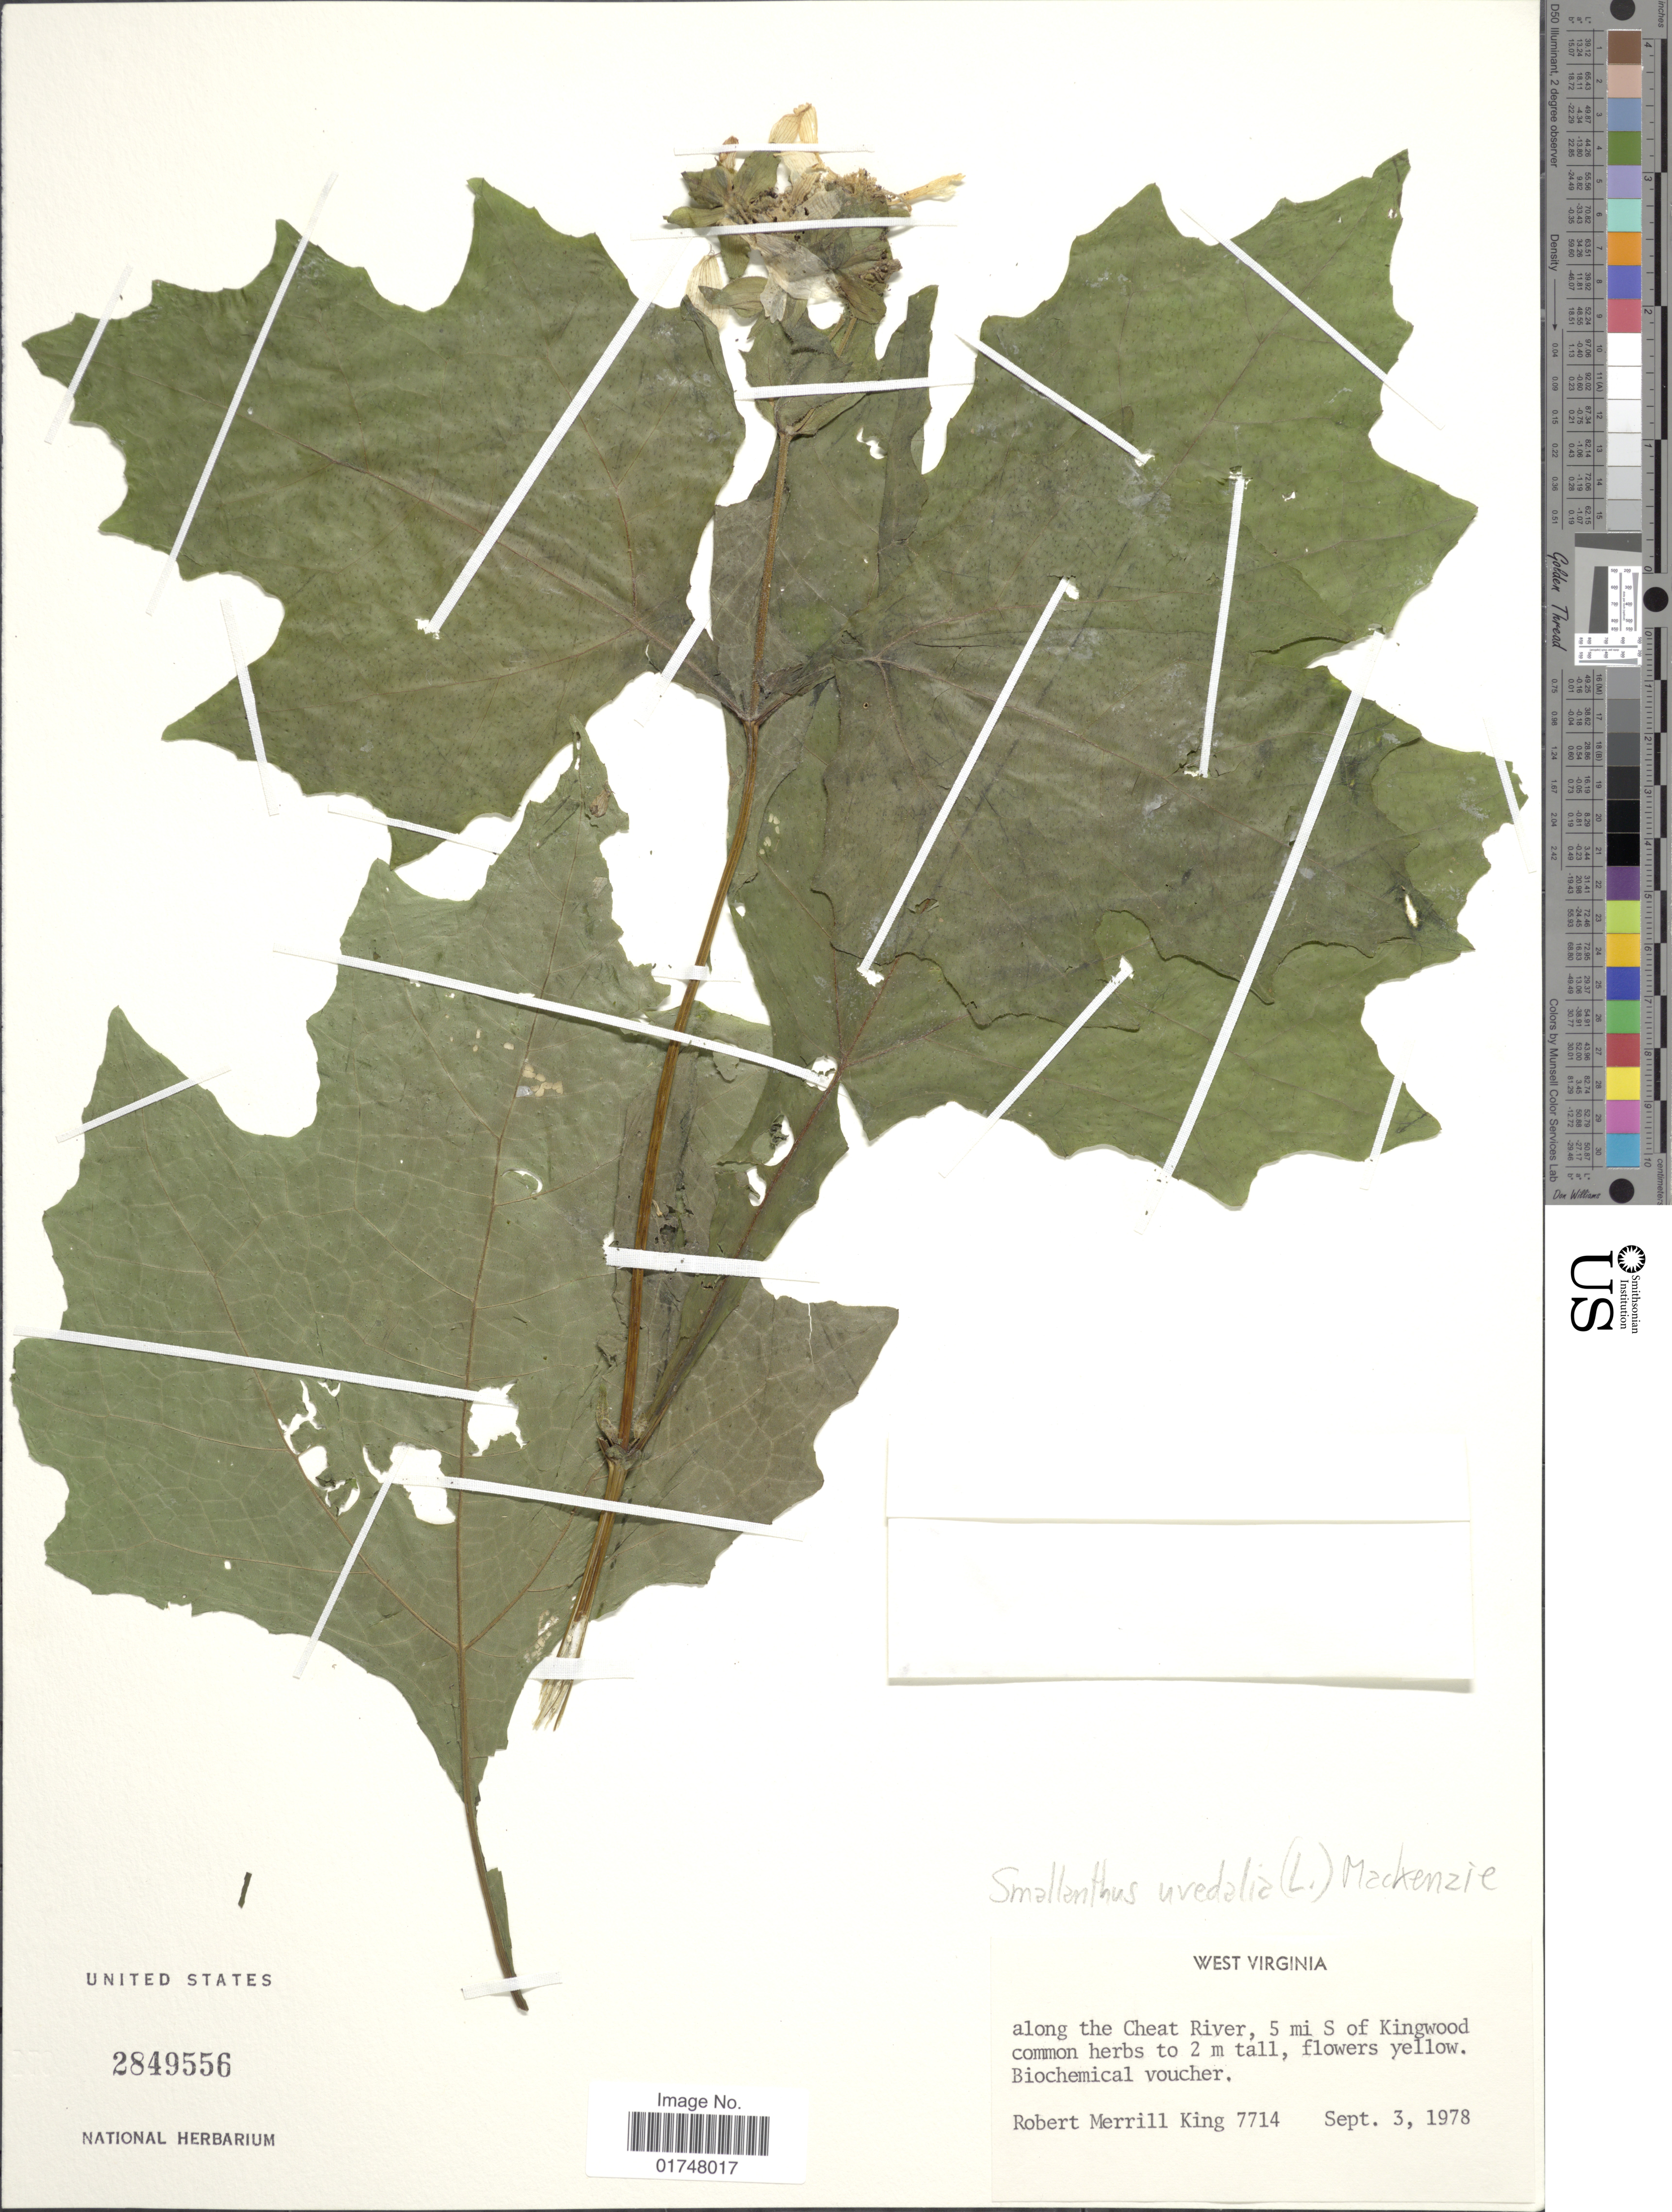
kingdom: Plantae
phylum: Tracheophyta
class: Magnoliopsida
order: Asterales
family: Asteraceae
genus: Smallanthus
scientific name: Smallanthus uvedalia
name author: (L.) Mack. ex Mack.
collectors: R. M. King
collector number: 7714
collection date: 1978-09-03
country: United States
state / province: West Virginia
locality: Along the Cheat river, 5 mi S of Kingwood.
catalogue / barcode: US 2849556